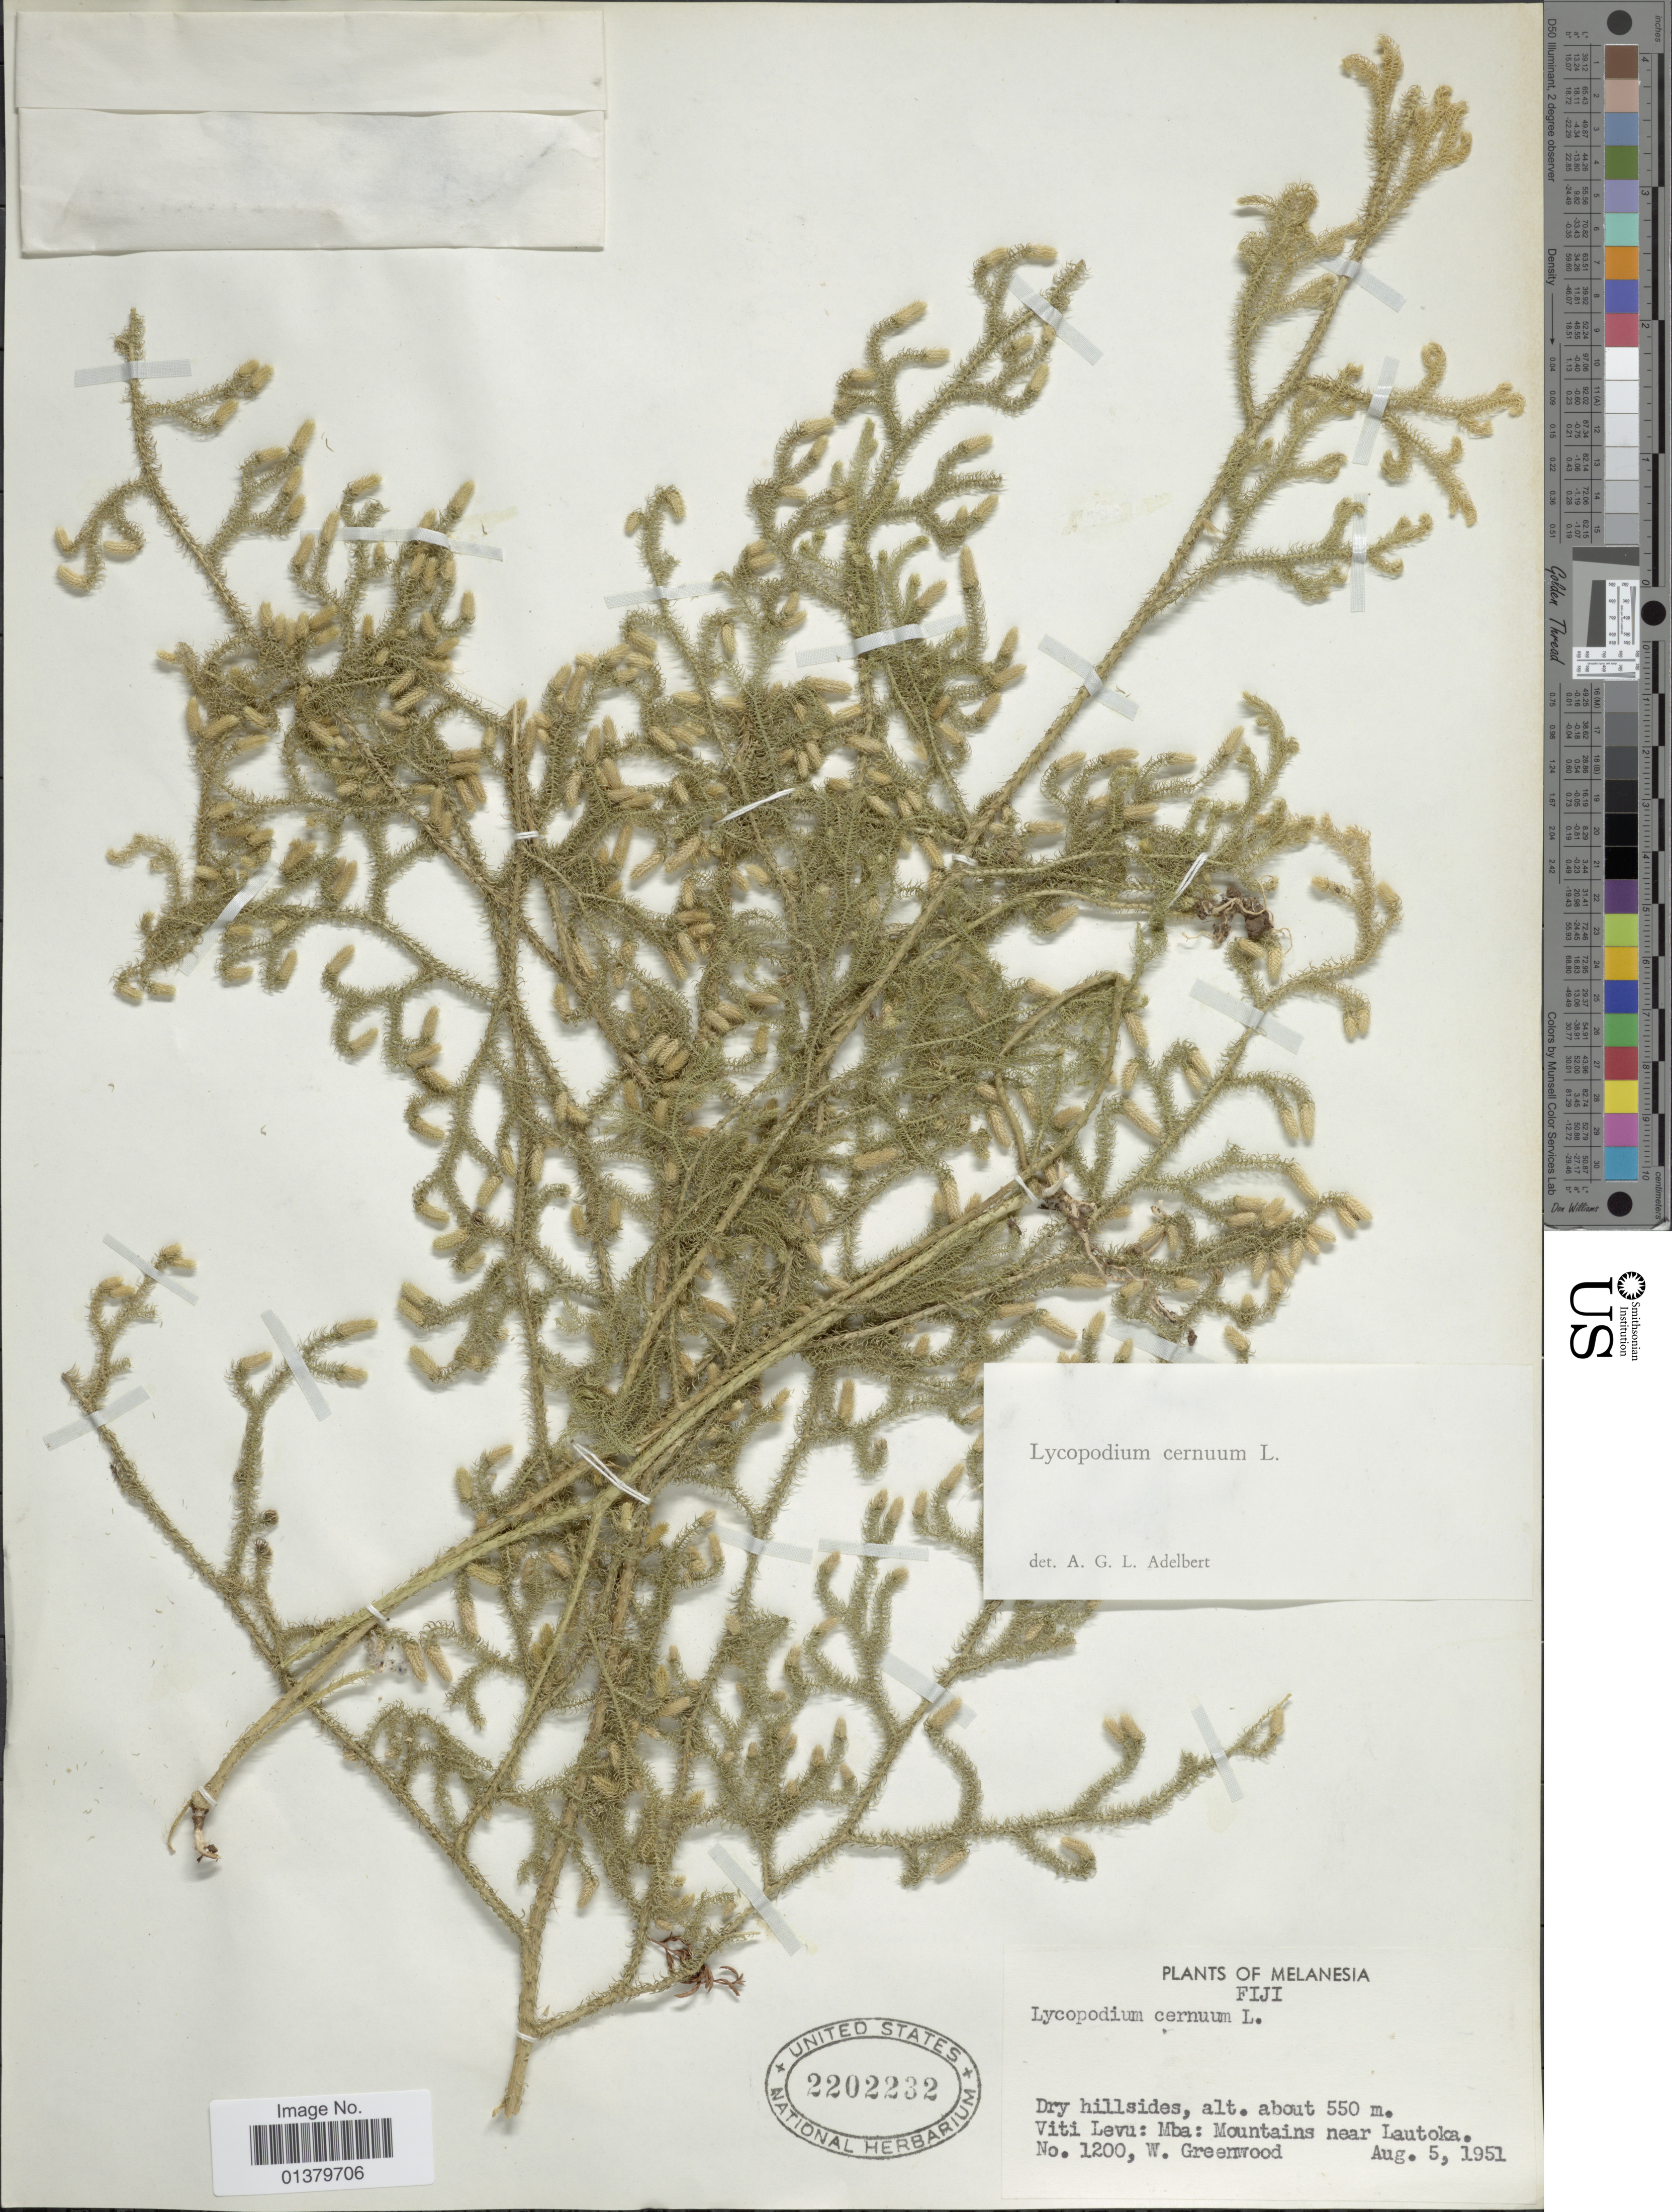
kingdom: Plantae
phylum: Tracheophyta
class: Lycopodiopsida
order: Lycopodiales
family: Lycopodiaceae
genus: Palhinhaea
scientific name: Palhinhaea cernua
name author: (L.) Vasc. & Franco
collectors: W. Greenwood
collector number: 1200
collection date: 1951-08-05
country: Fiji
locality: Melanesia, Viti Levu: Mba: Mountains near Lautoka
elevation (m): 550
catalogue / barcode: US 2202232